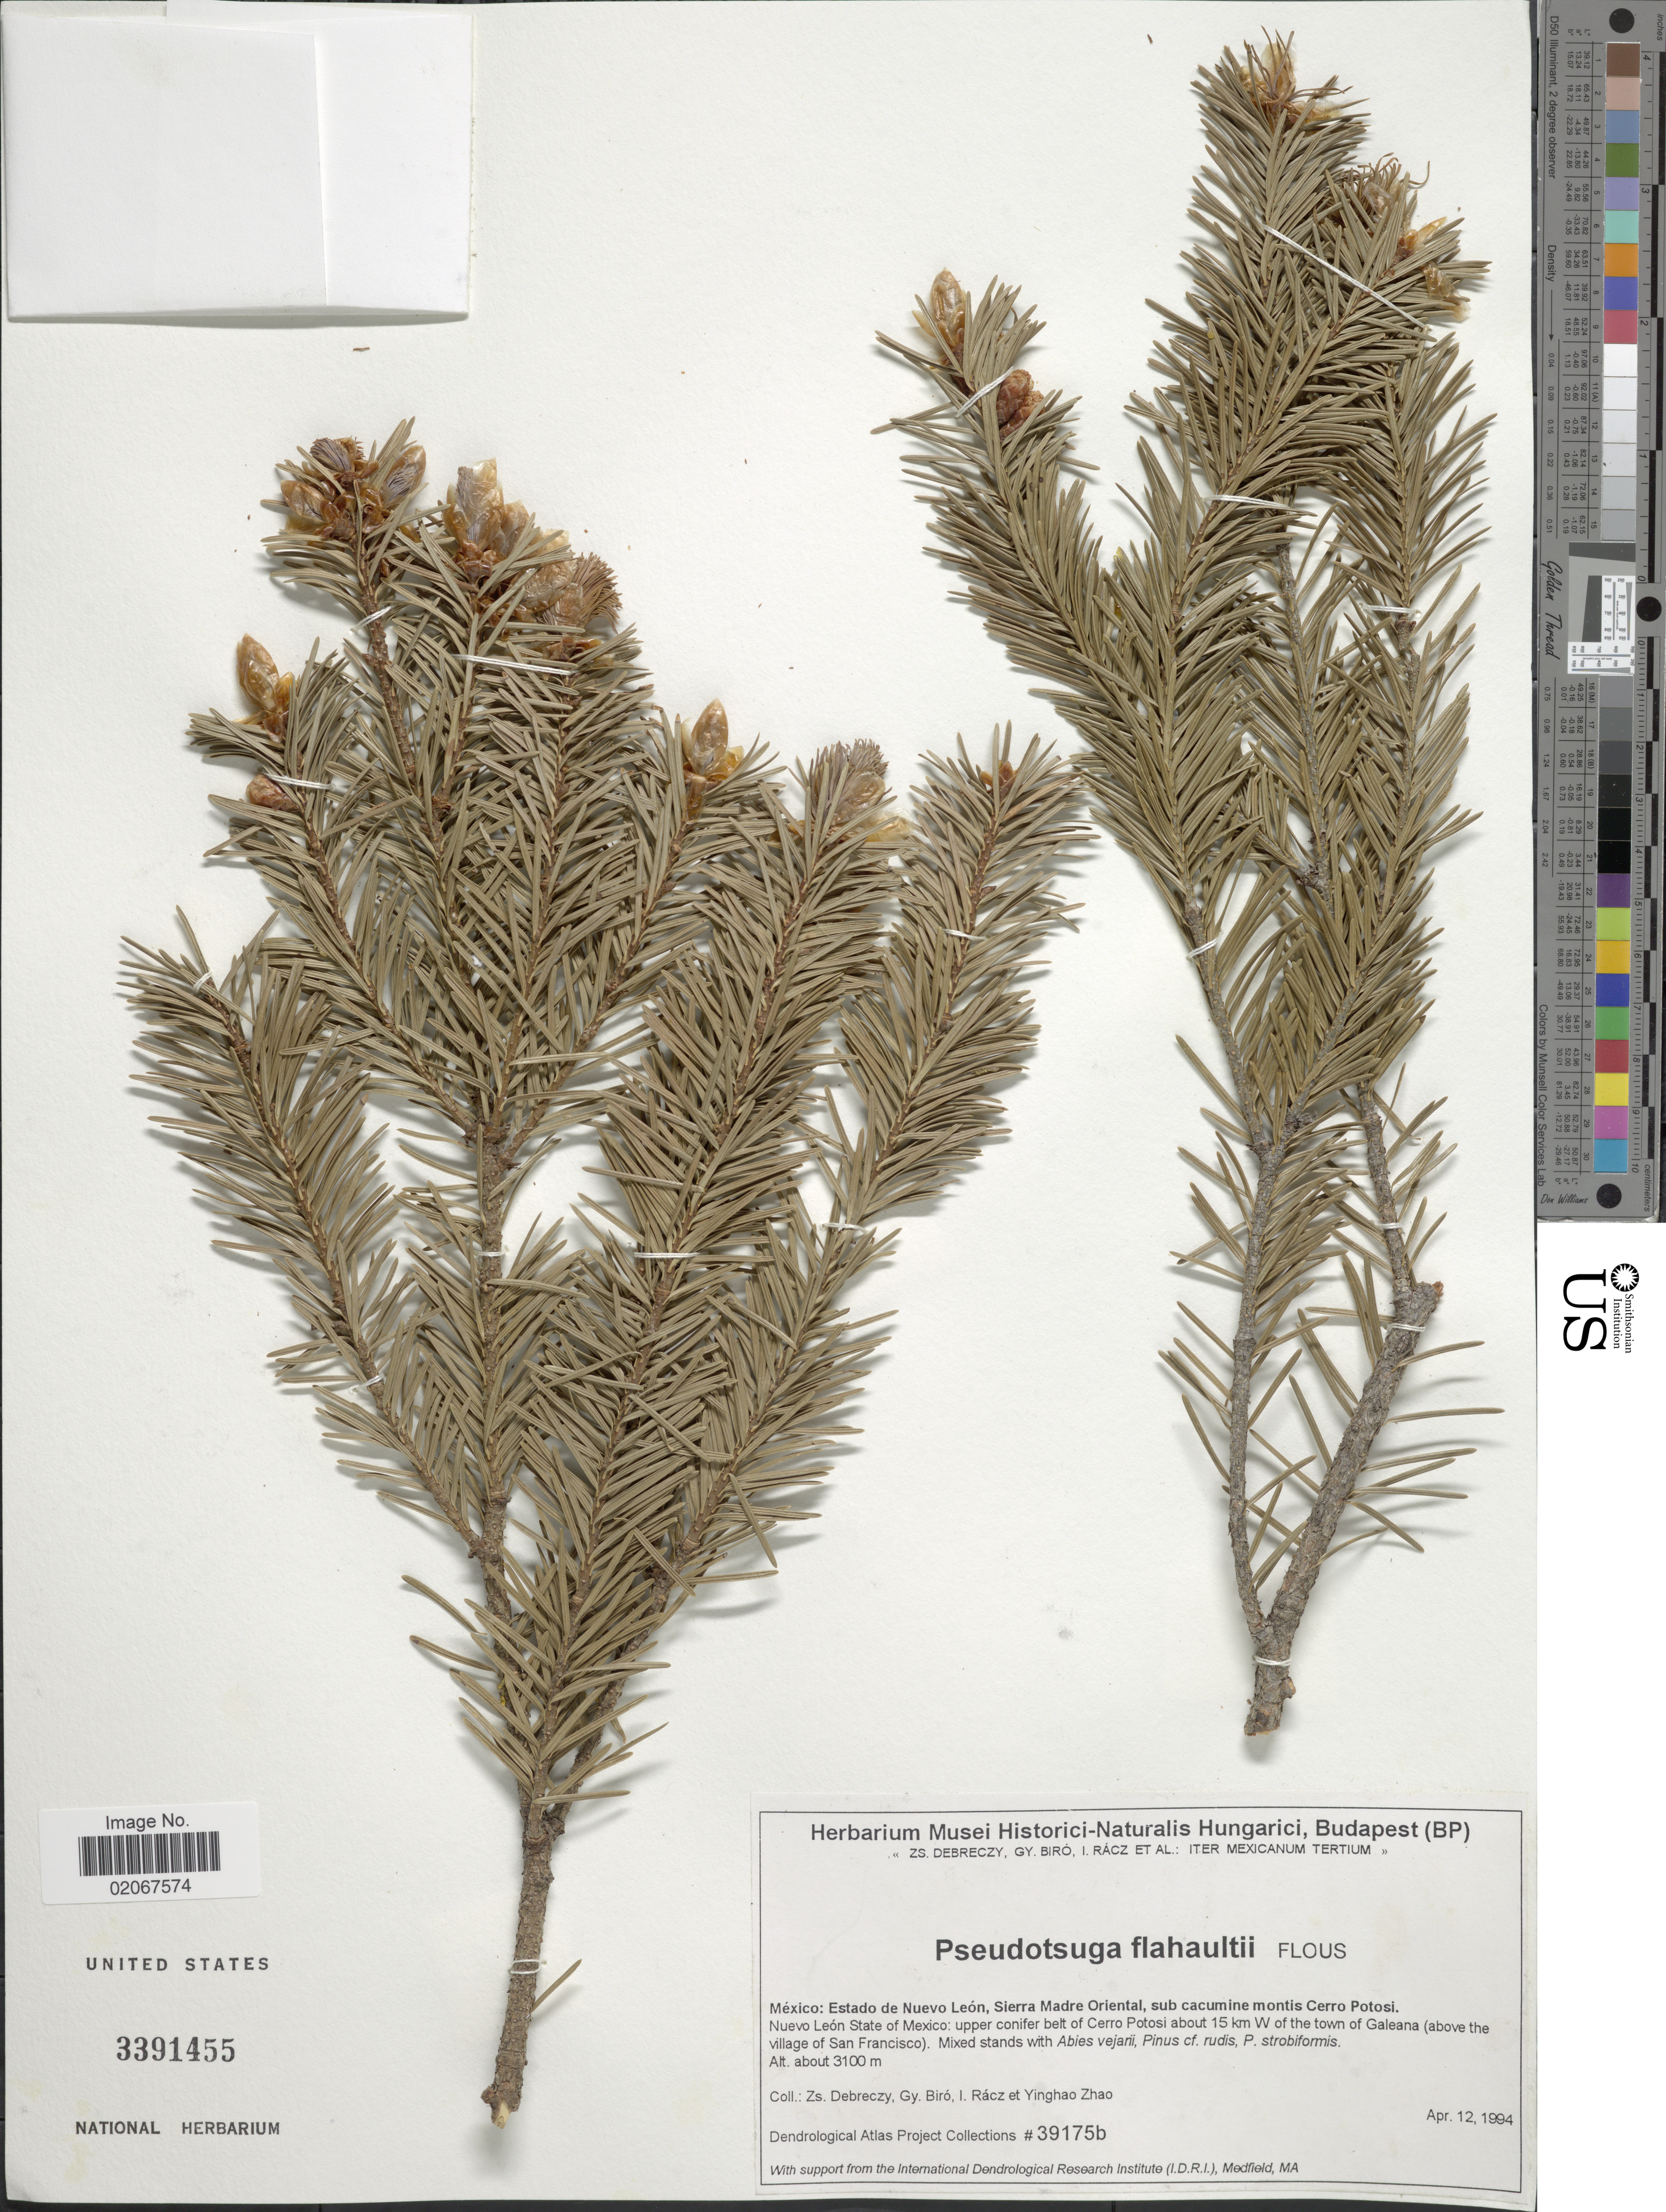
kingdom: Plantae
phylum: Tracheophyta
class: Pinopsida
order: Pinales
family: Pinaceae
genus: Pseudotsuga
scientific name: Pseudotsuga flahaultii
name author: Flous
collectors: Z. Debreczy, G. Biro, I. Rácz & Yunpeng Zhao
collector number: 39175b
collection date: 1994-04-12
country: Mexico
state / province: Nuevo León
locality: Mexico: Estado de Nuevo Leon, Sierra Madre Oriental, in valle sub montis Cerro Potosi. Nuevo Leon State of Mexico, in narrow valley below the Cerro Potosi about 15 km N of the town of Galeana near a dirt road leading to the village of San Francisco.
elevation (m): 3100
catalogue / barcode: US 3391455